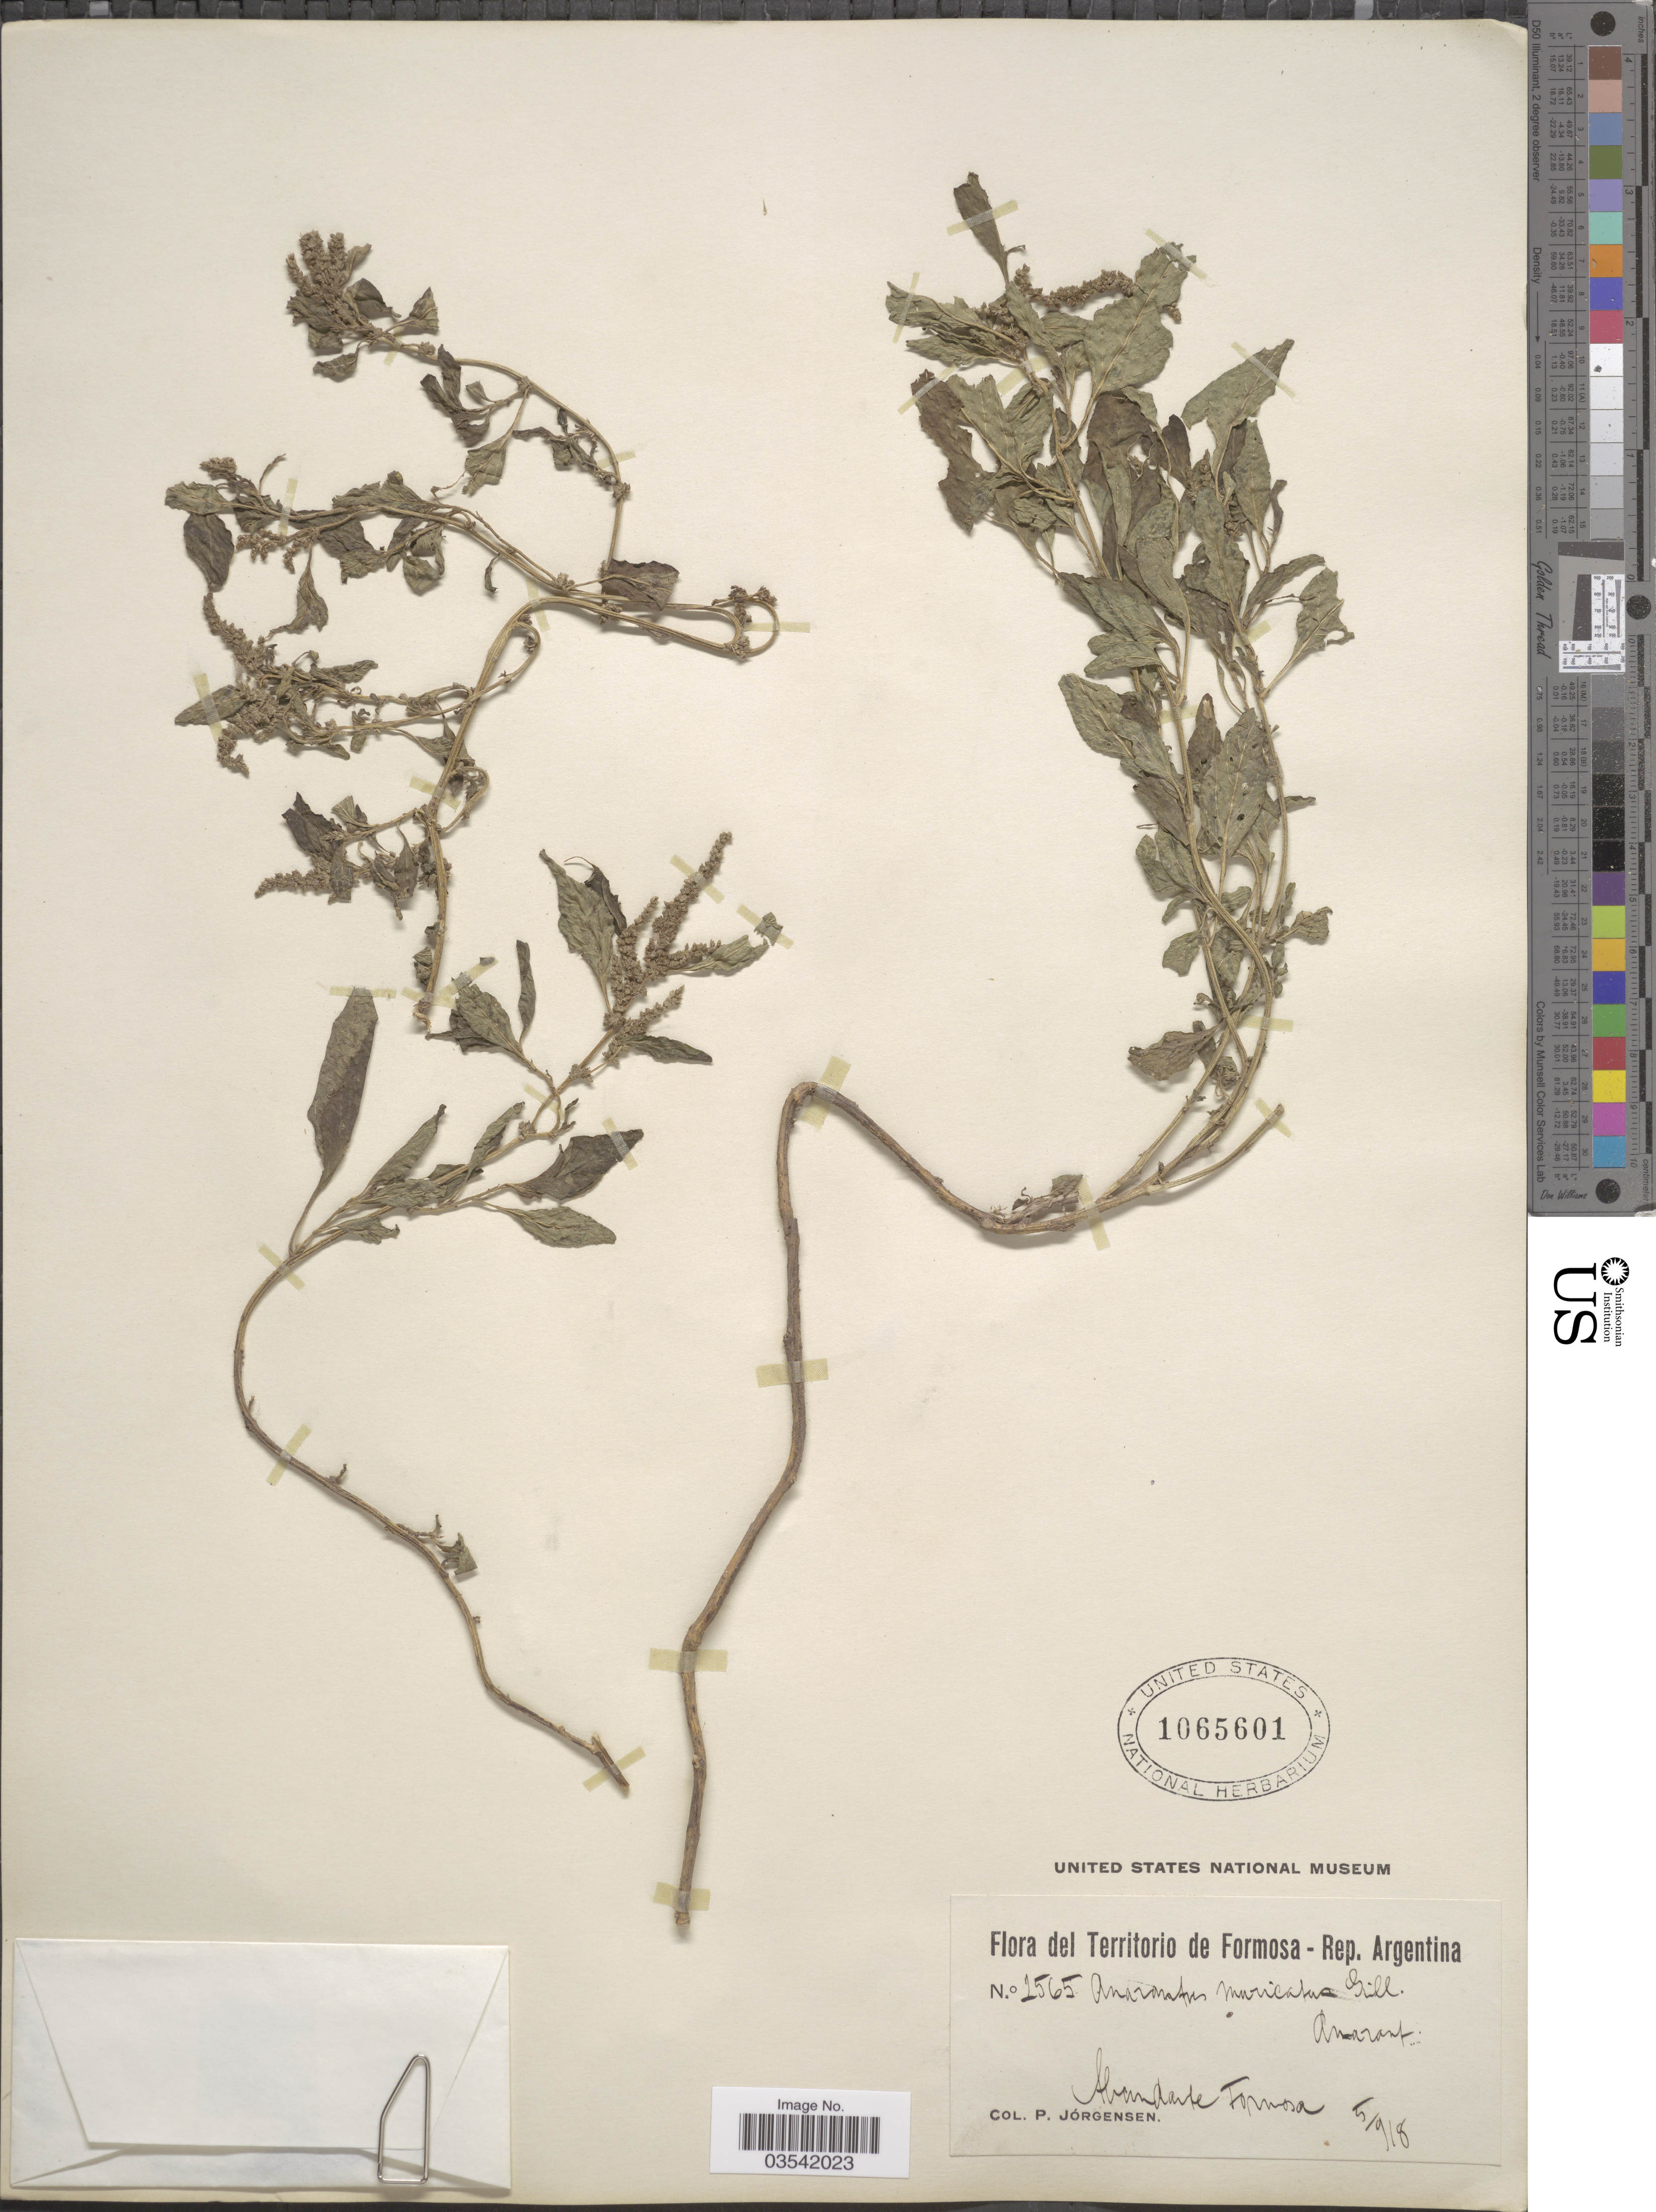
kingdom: Plantae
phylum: Tracheophyta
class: Magnoliopsida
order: Caryophyllales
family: Amaranthaceae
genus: Amaranthus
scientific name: Amaranthus muricatus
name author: (Moq.) Hieron.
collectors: P. Jörgensen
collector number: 2565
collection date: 1918-05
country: Argentina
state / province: Formosa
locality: Abundante Formosa.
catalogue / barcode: US 1065601